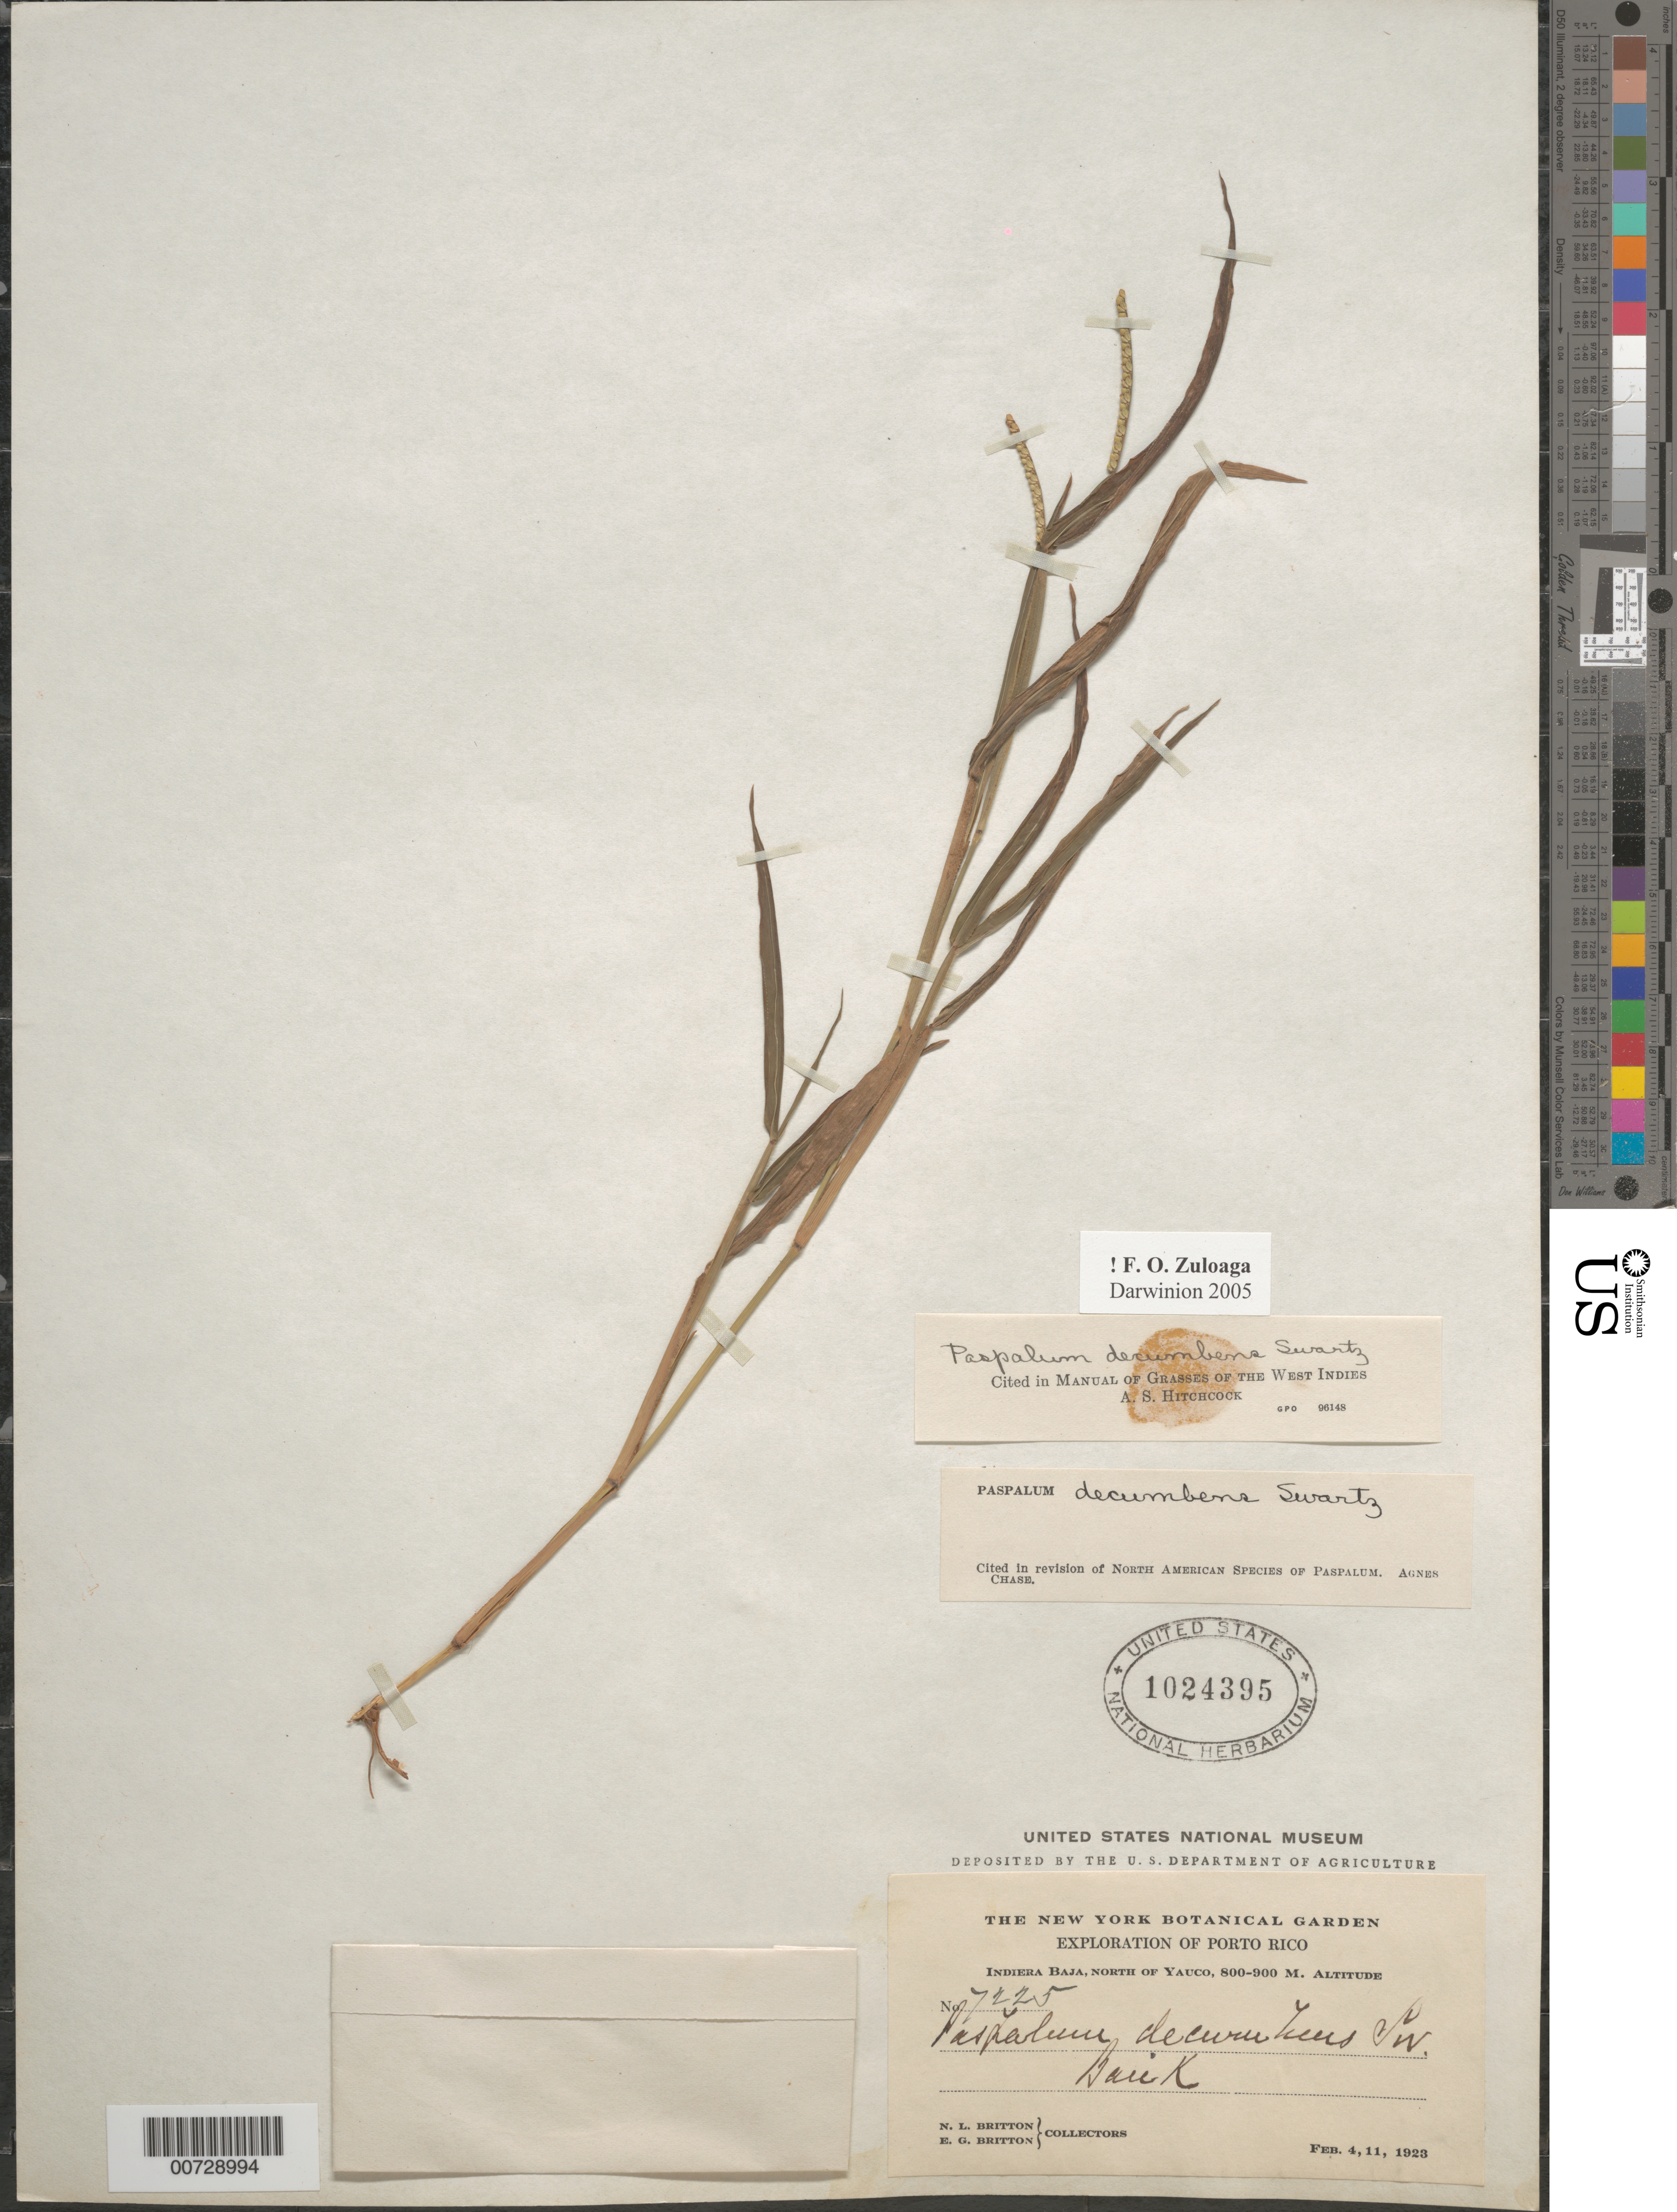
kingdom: Plantae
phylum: Tracheophyta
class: Liliopsida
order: Poales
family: Poaceae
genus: Paspalum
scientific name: Paspalum decumbens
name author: Sw.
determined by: Chase, [M.] Agnes, (US)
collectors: N. Britton & E. G. Britton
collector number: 7225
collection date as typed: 04 Feb 1923 and 11 Feb 1923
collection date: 1923-02-04,1923-02-11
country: Puerto Rico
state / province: Yauco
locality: Indiera Baja, North of Yauco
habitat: Bank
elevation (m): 800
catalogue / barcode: US 1024395